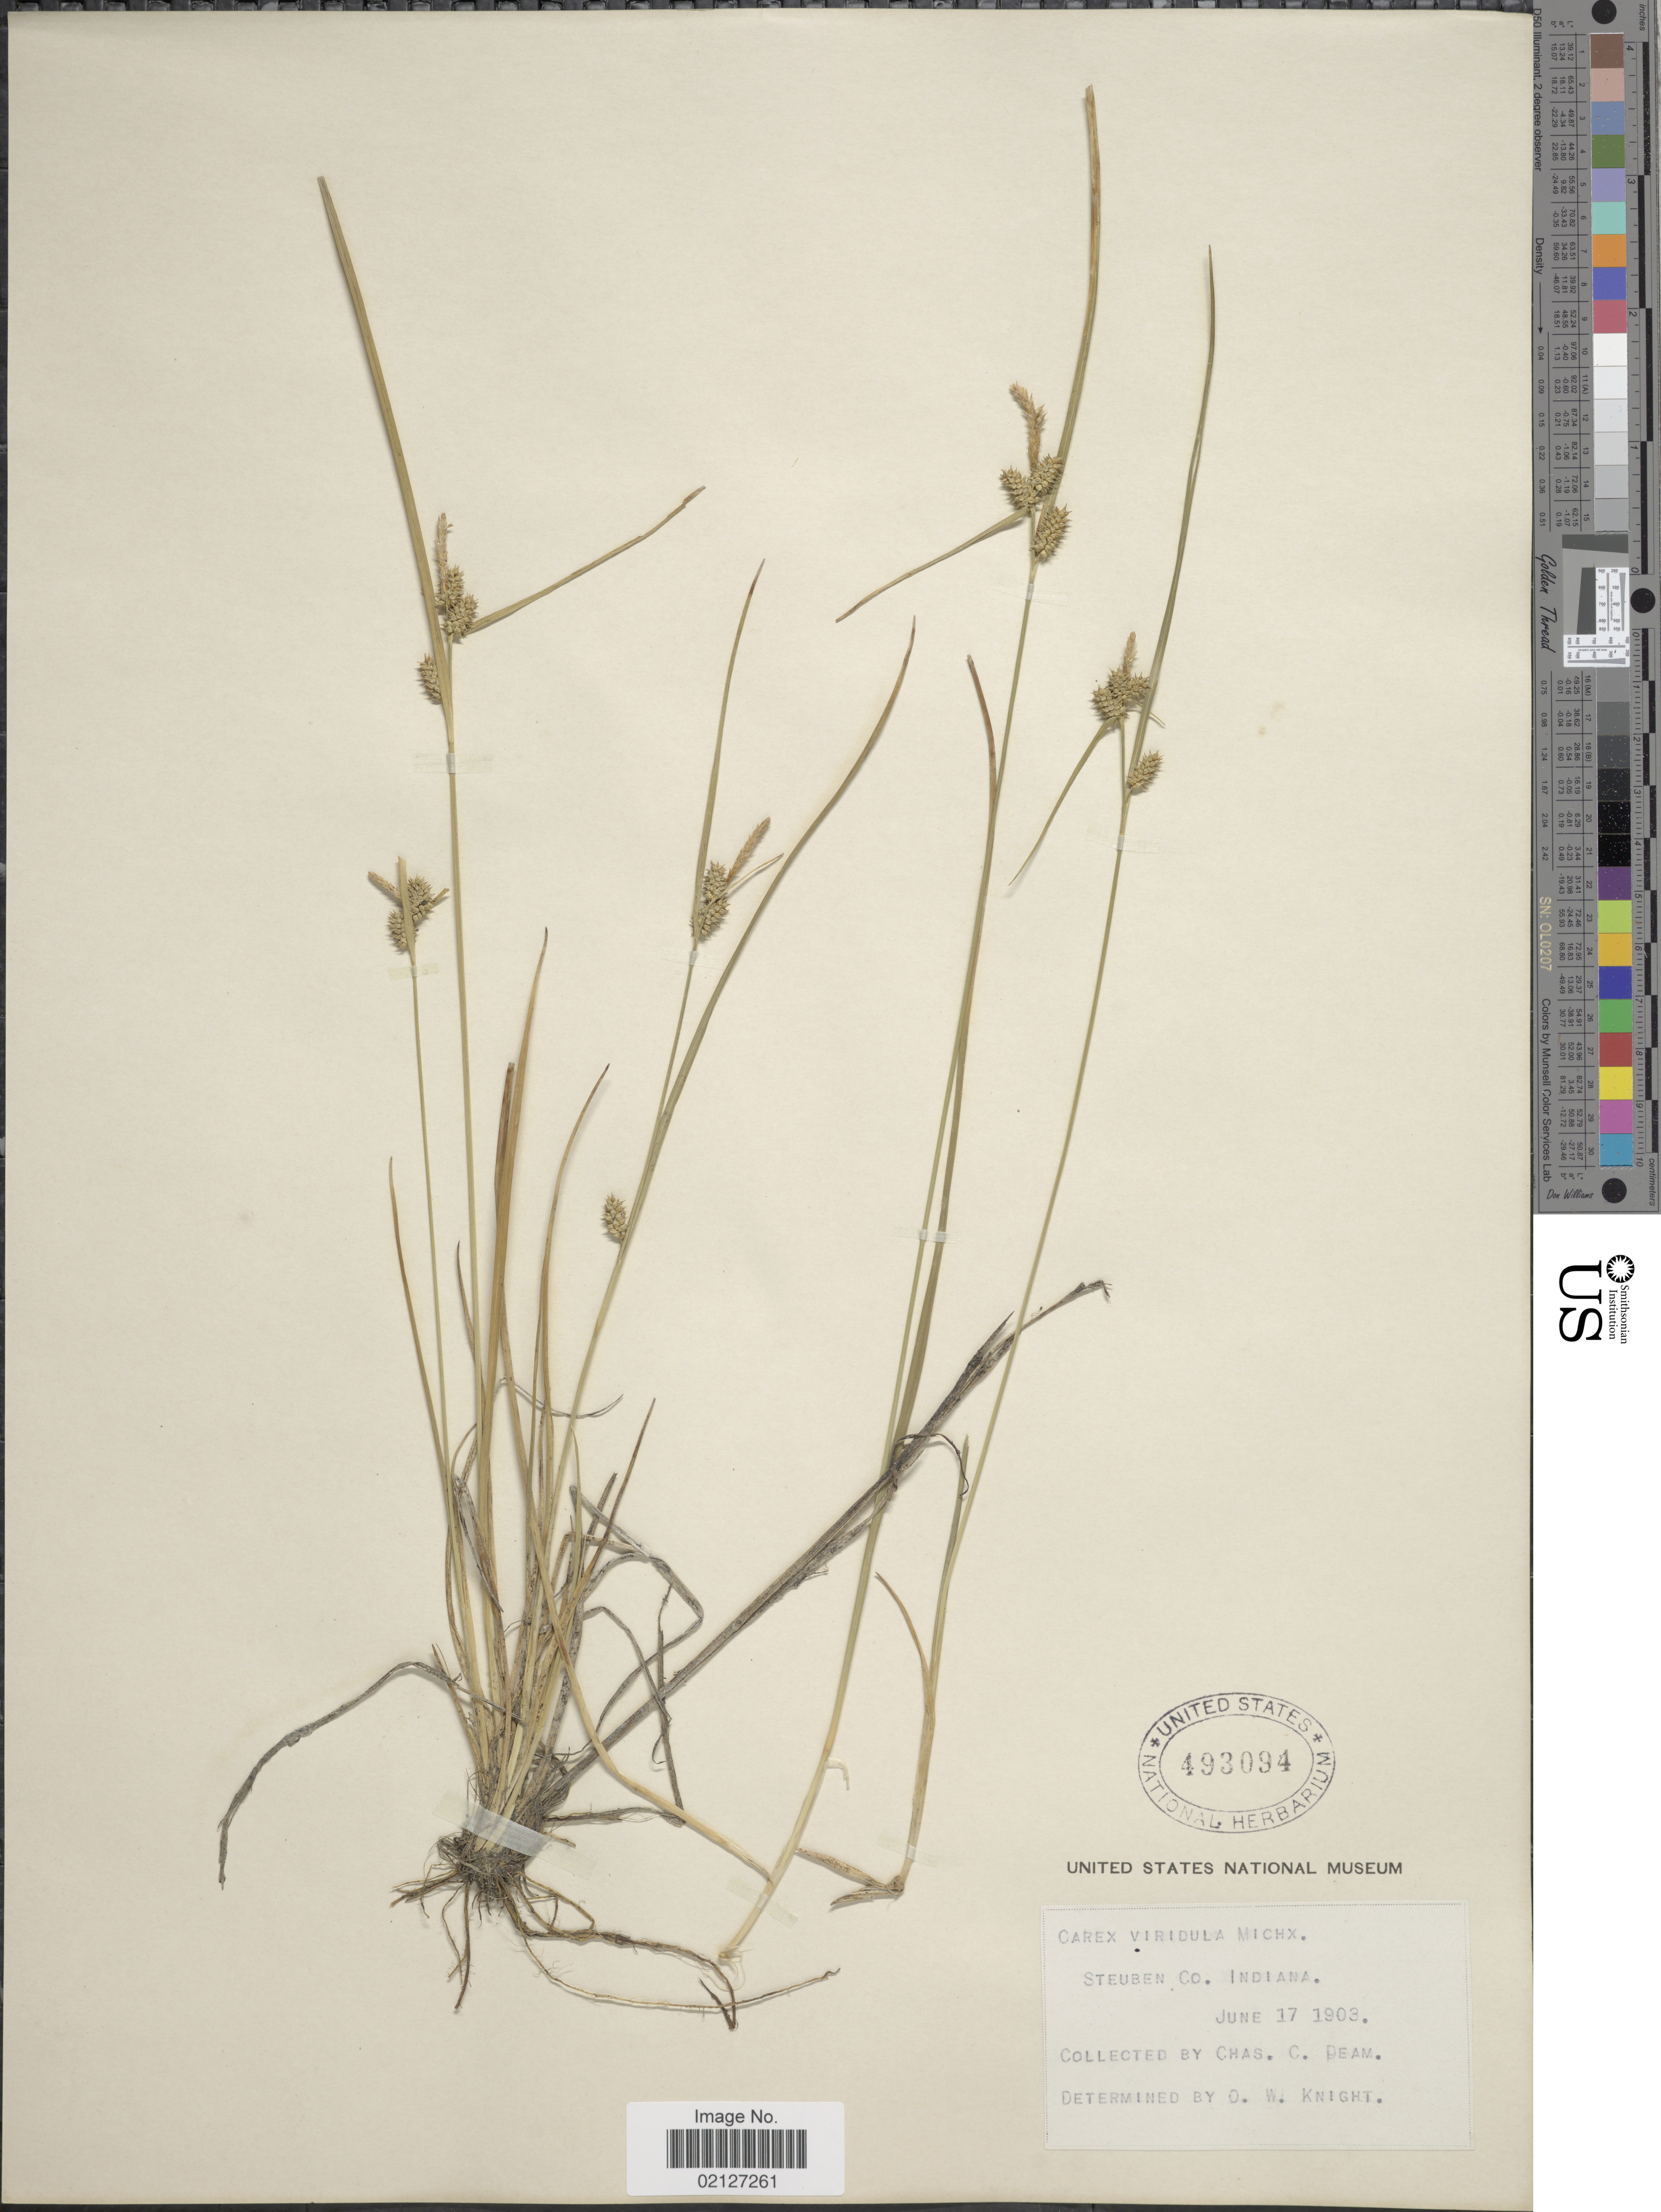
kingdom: Plantae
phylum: Tracheophyta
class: Liliopsida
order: Poales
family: Cyperaceae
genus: Carex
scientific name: Carex oederi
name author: Retz.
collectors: C. C. Deam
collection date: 1903-06-17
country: United States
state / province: Indiana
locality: Steuben Co.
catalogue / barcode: US 493094